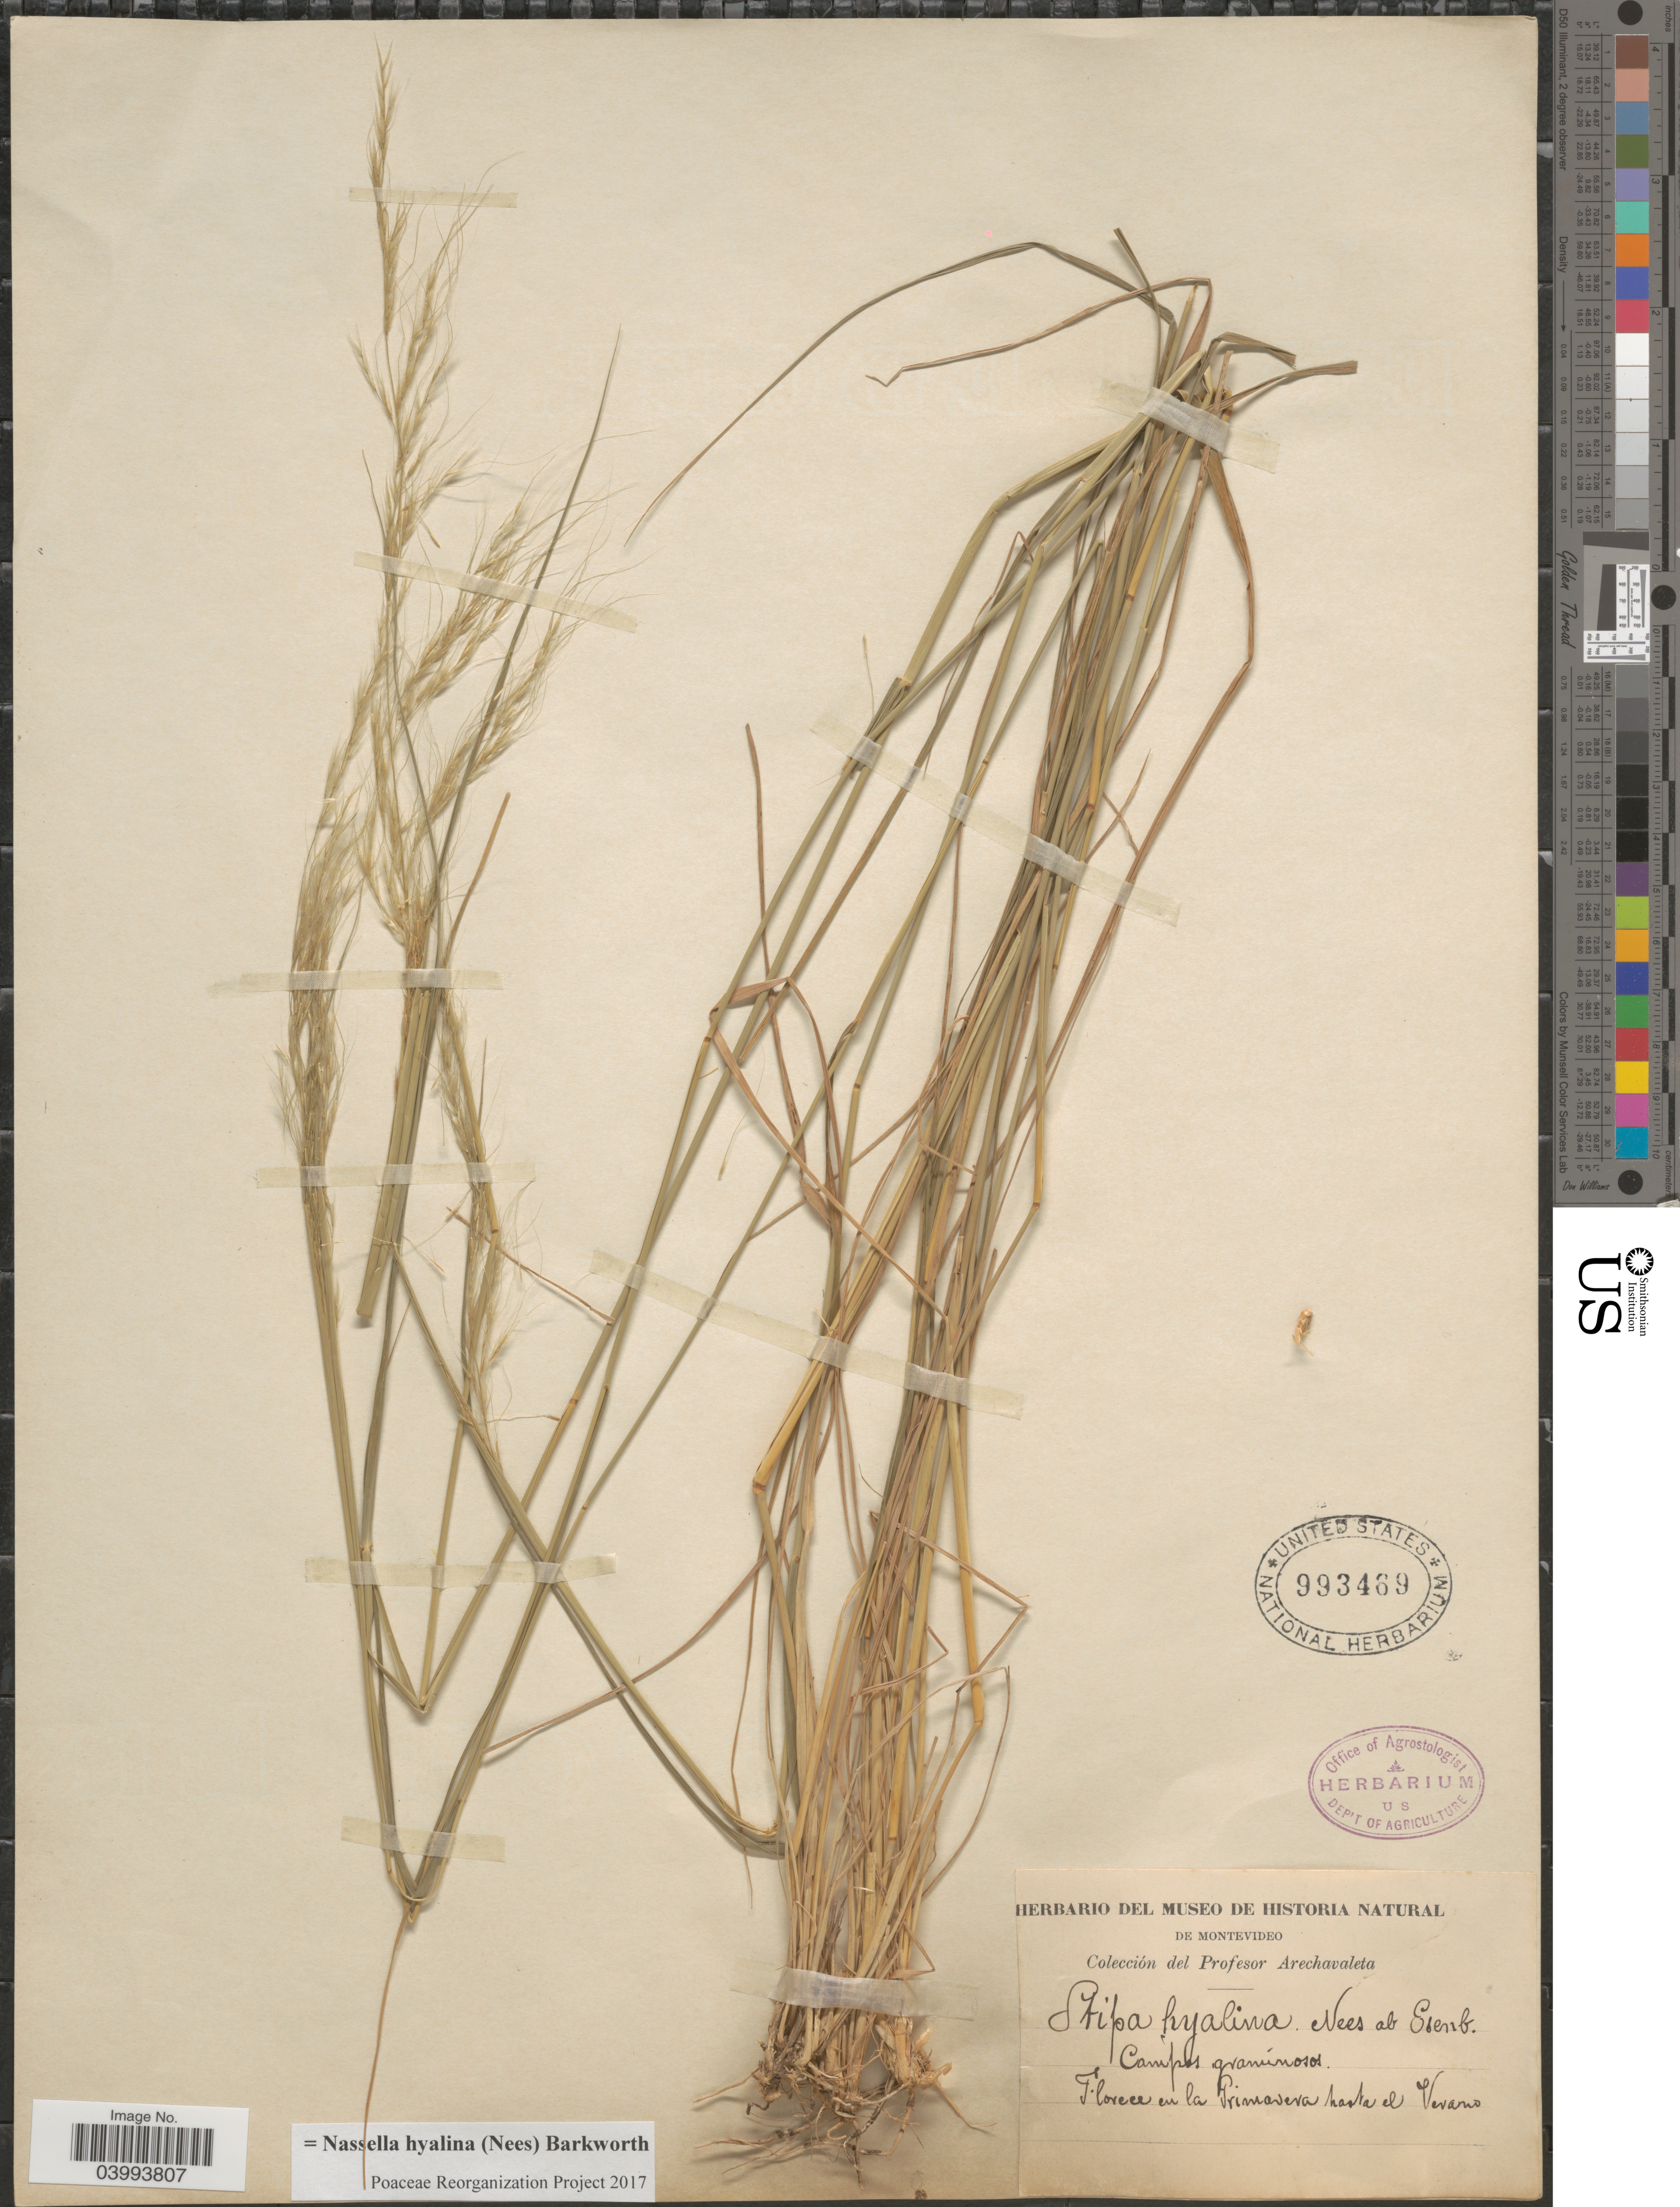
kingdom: Plantae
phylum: Tracheophyta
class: Liliopsida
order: Poales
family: Poaceae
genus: Nassella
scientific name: Nassella hyalina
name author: (Nees) Barkworth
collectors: Arechavaleta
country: Uruguay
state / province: Montevideo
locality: Florece en la Primavera hasta el Vevano.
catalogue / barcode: US 993469